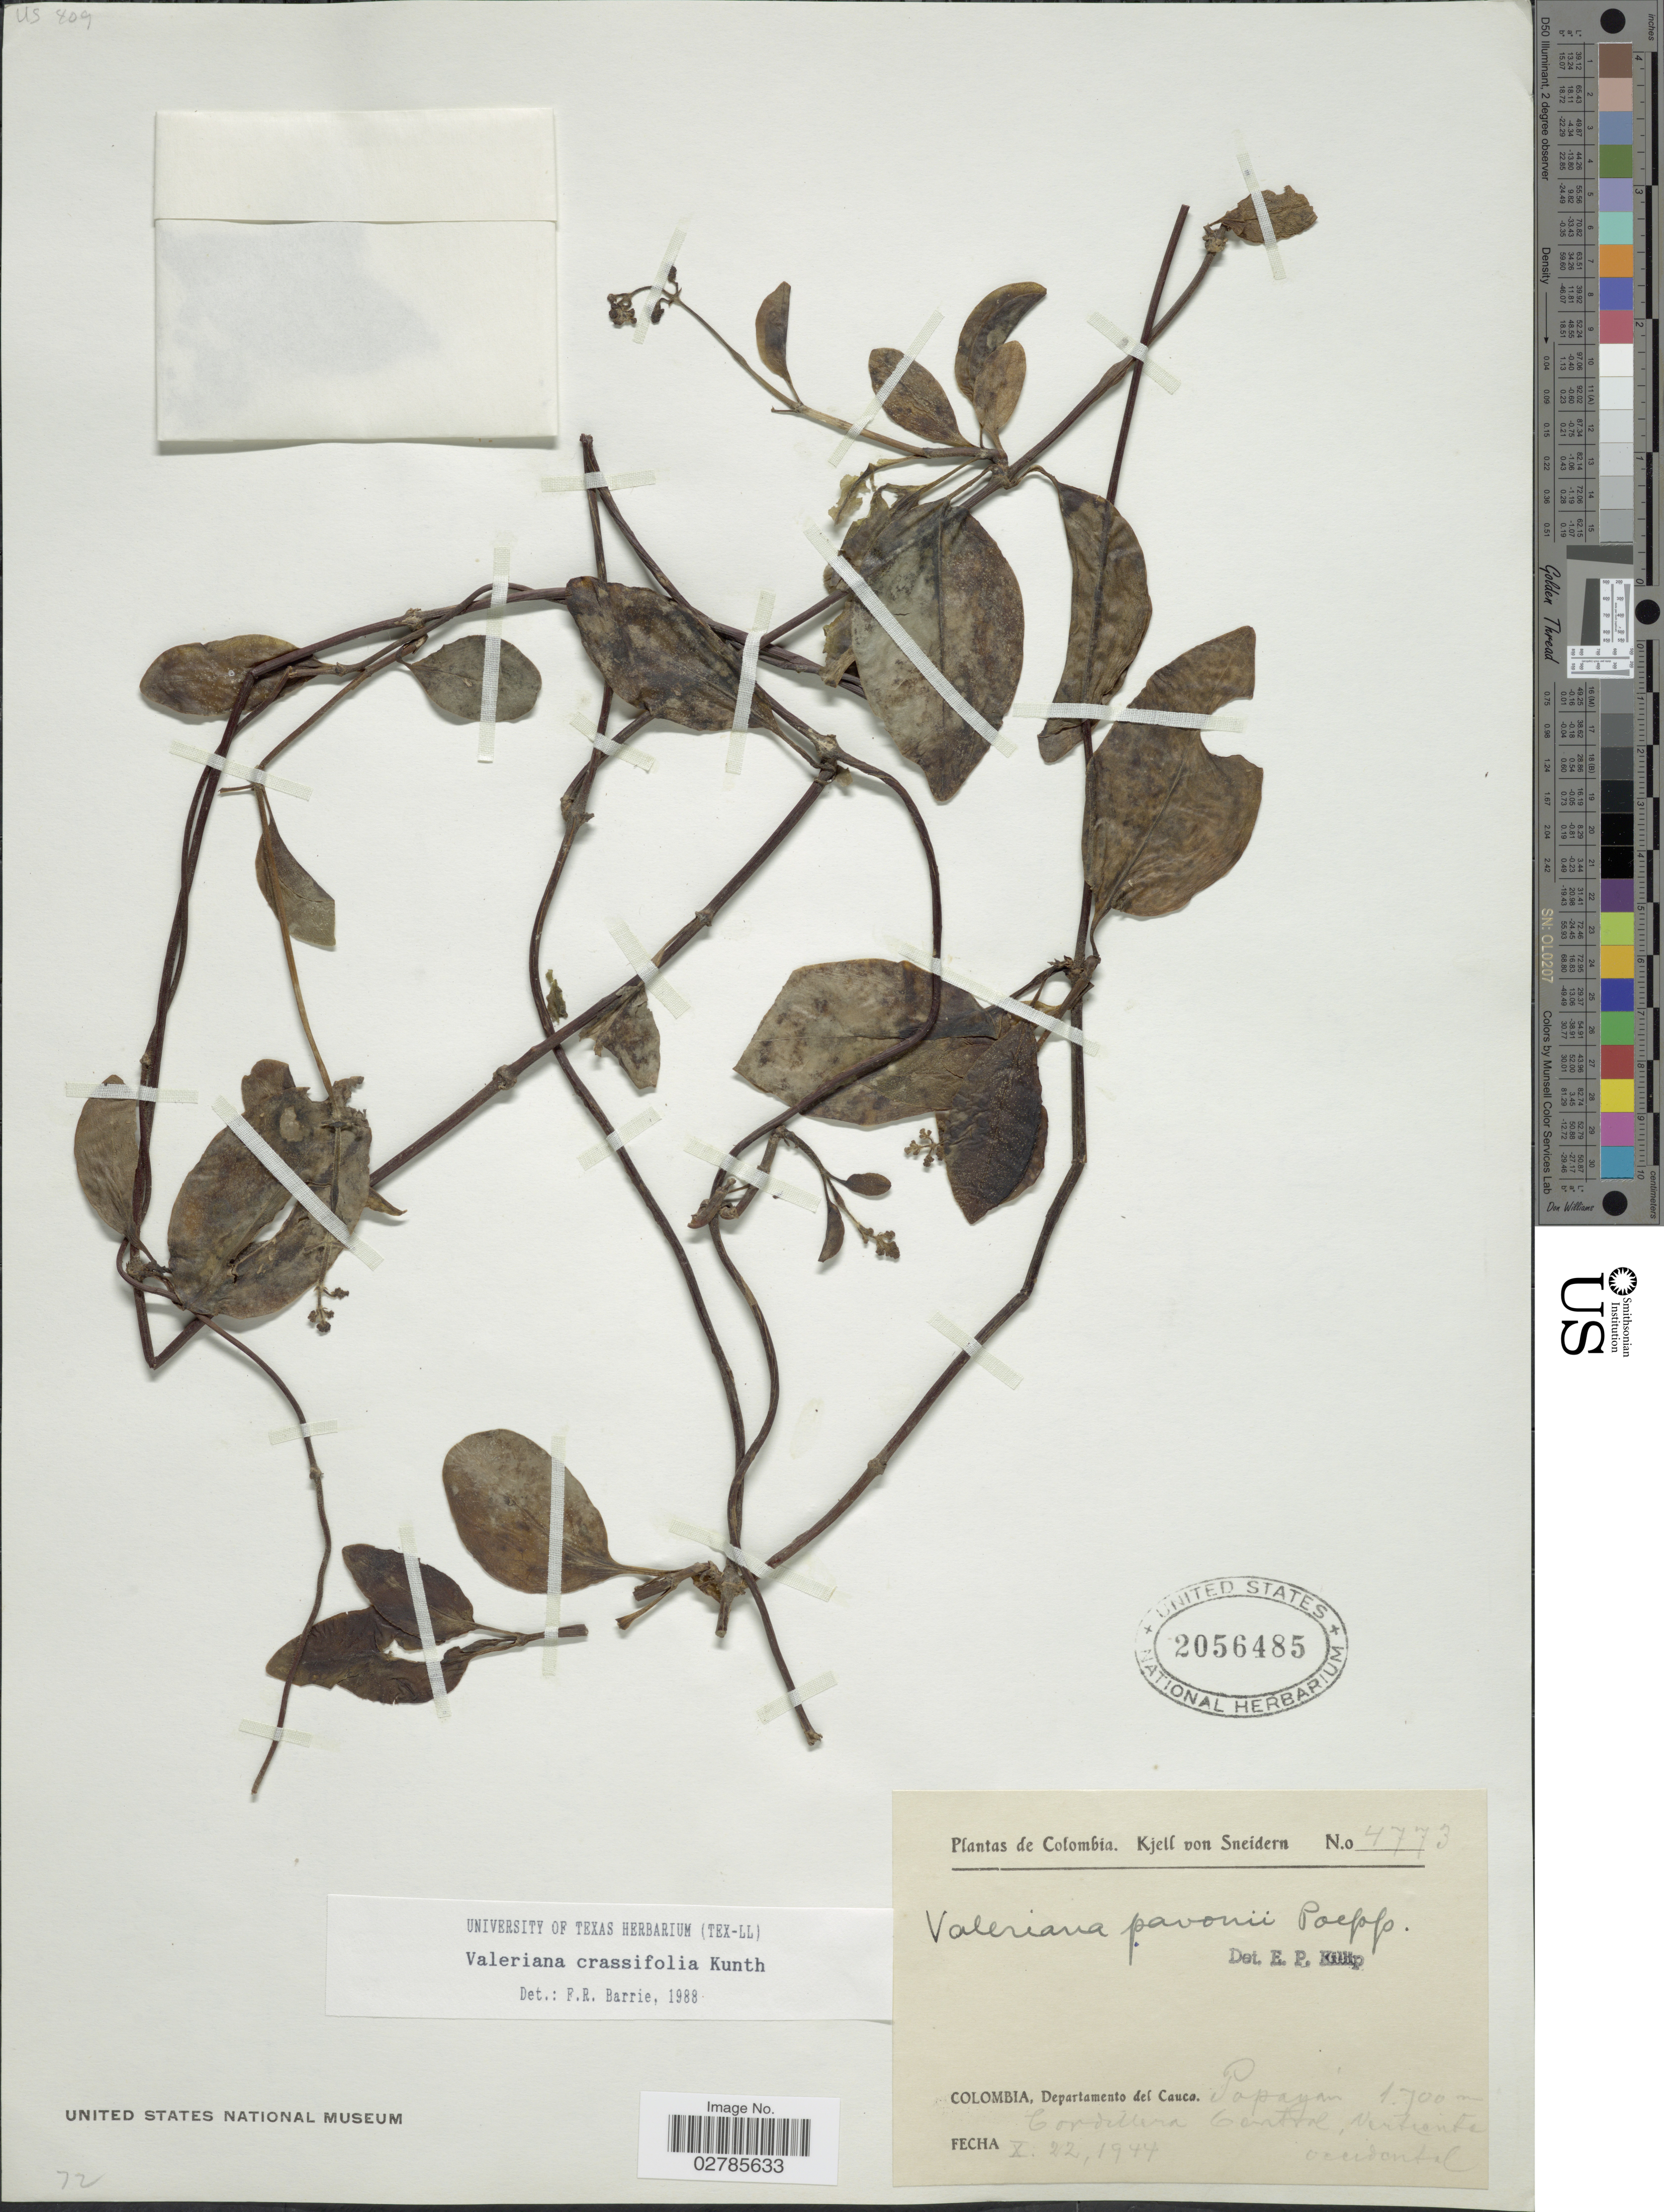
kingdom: Plantae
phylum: Tracheophyta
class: Magnoliopsida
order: Dipsacales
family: Caprifoliaceae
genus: Valeriana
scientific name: Valeriana sp.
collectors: K. von Sneidern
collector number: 4773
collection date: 1944-10-22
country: Colombia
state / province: Cauca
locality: Departamento del Cauca, Popayan, Cordillera Central, Vertiente occidental.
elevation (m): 1700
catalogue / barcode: US 2056485